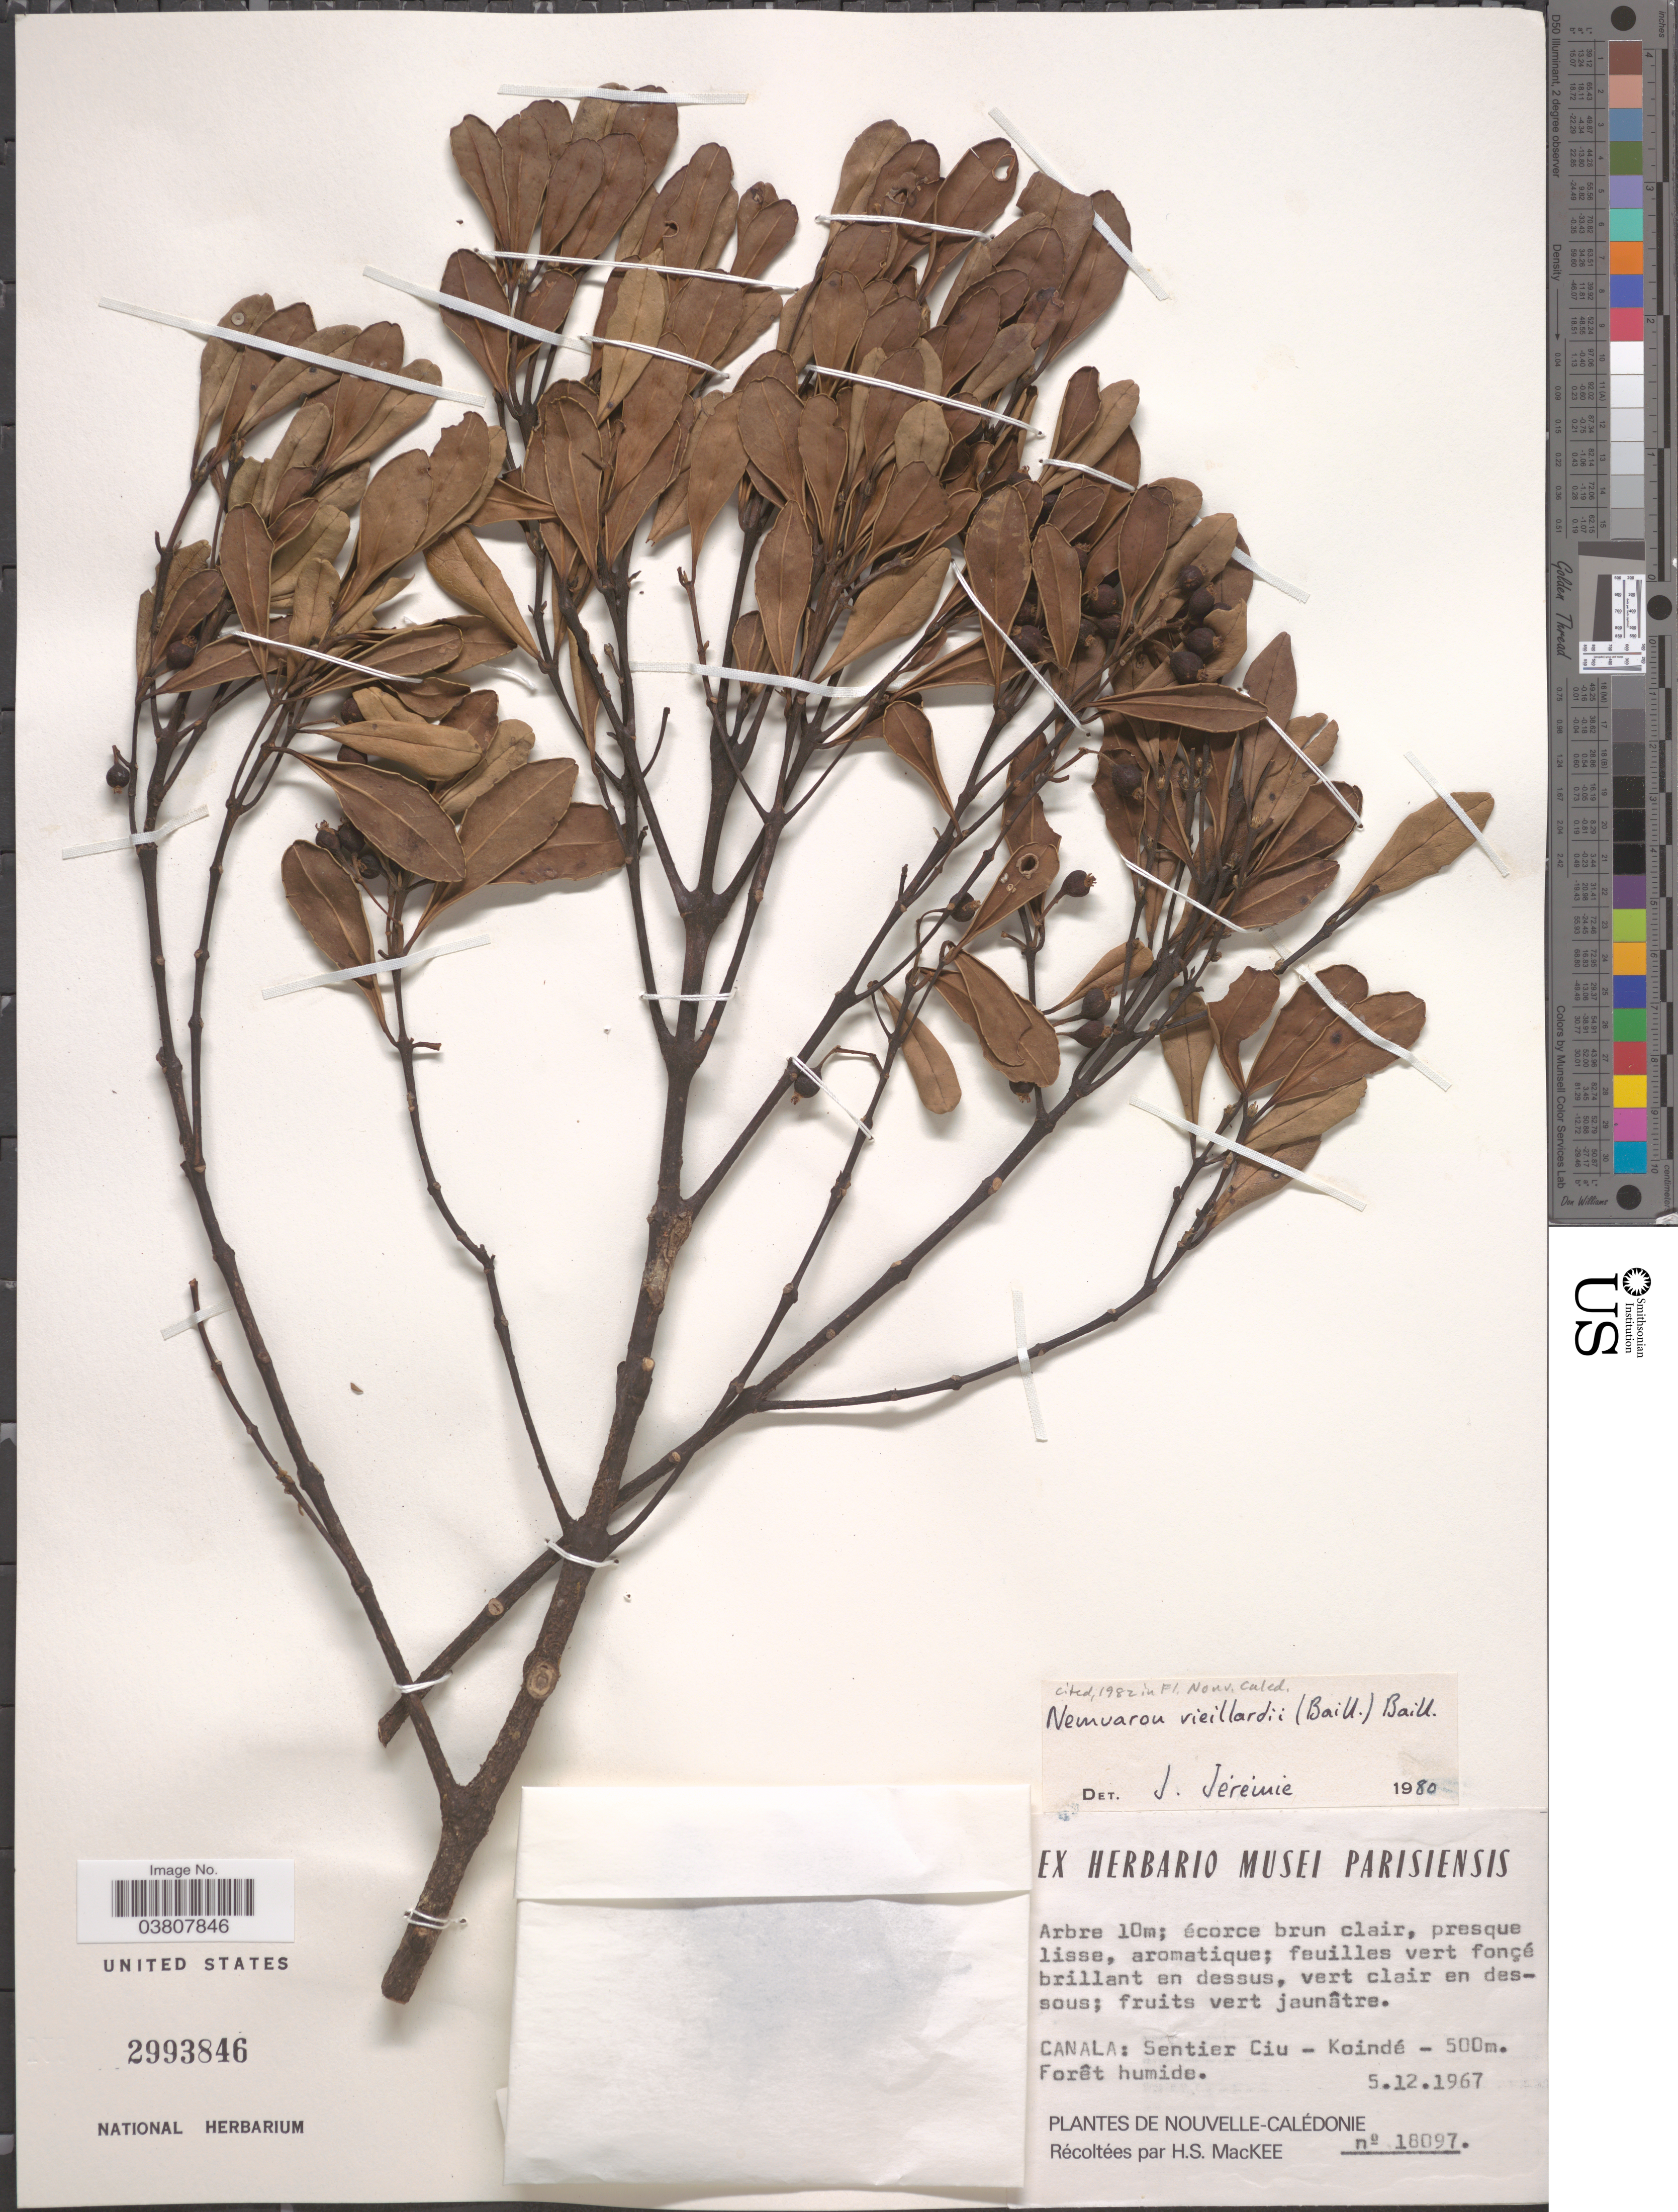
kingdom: Plantae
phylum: Tracheophyta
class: Magnoliopsida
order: Laurales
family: Atherospermataceae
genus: Nemuaron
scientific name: Nemuaron vieillardii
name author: Baill.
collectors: H. S. MacKee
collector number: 18097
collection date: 1967-12-05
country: New Caledonia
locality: Canala: Sentier Ciu - Koindé, Nouvelle-Calédonie.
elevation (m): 500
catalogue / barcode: US 2993846